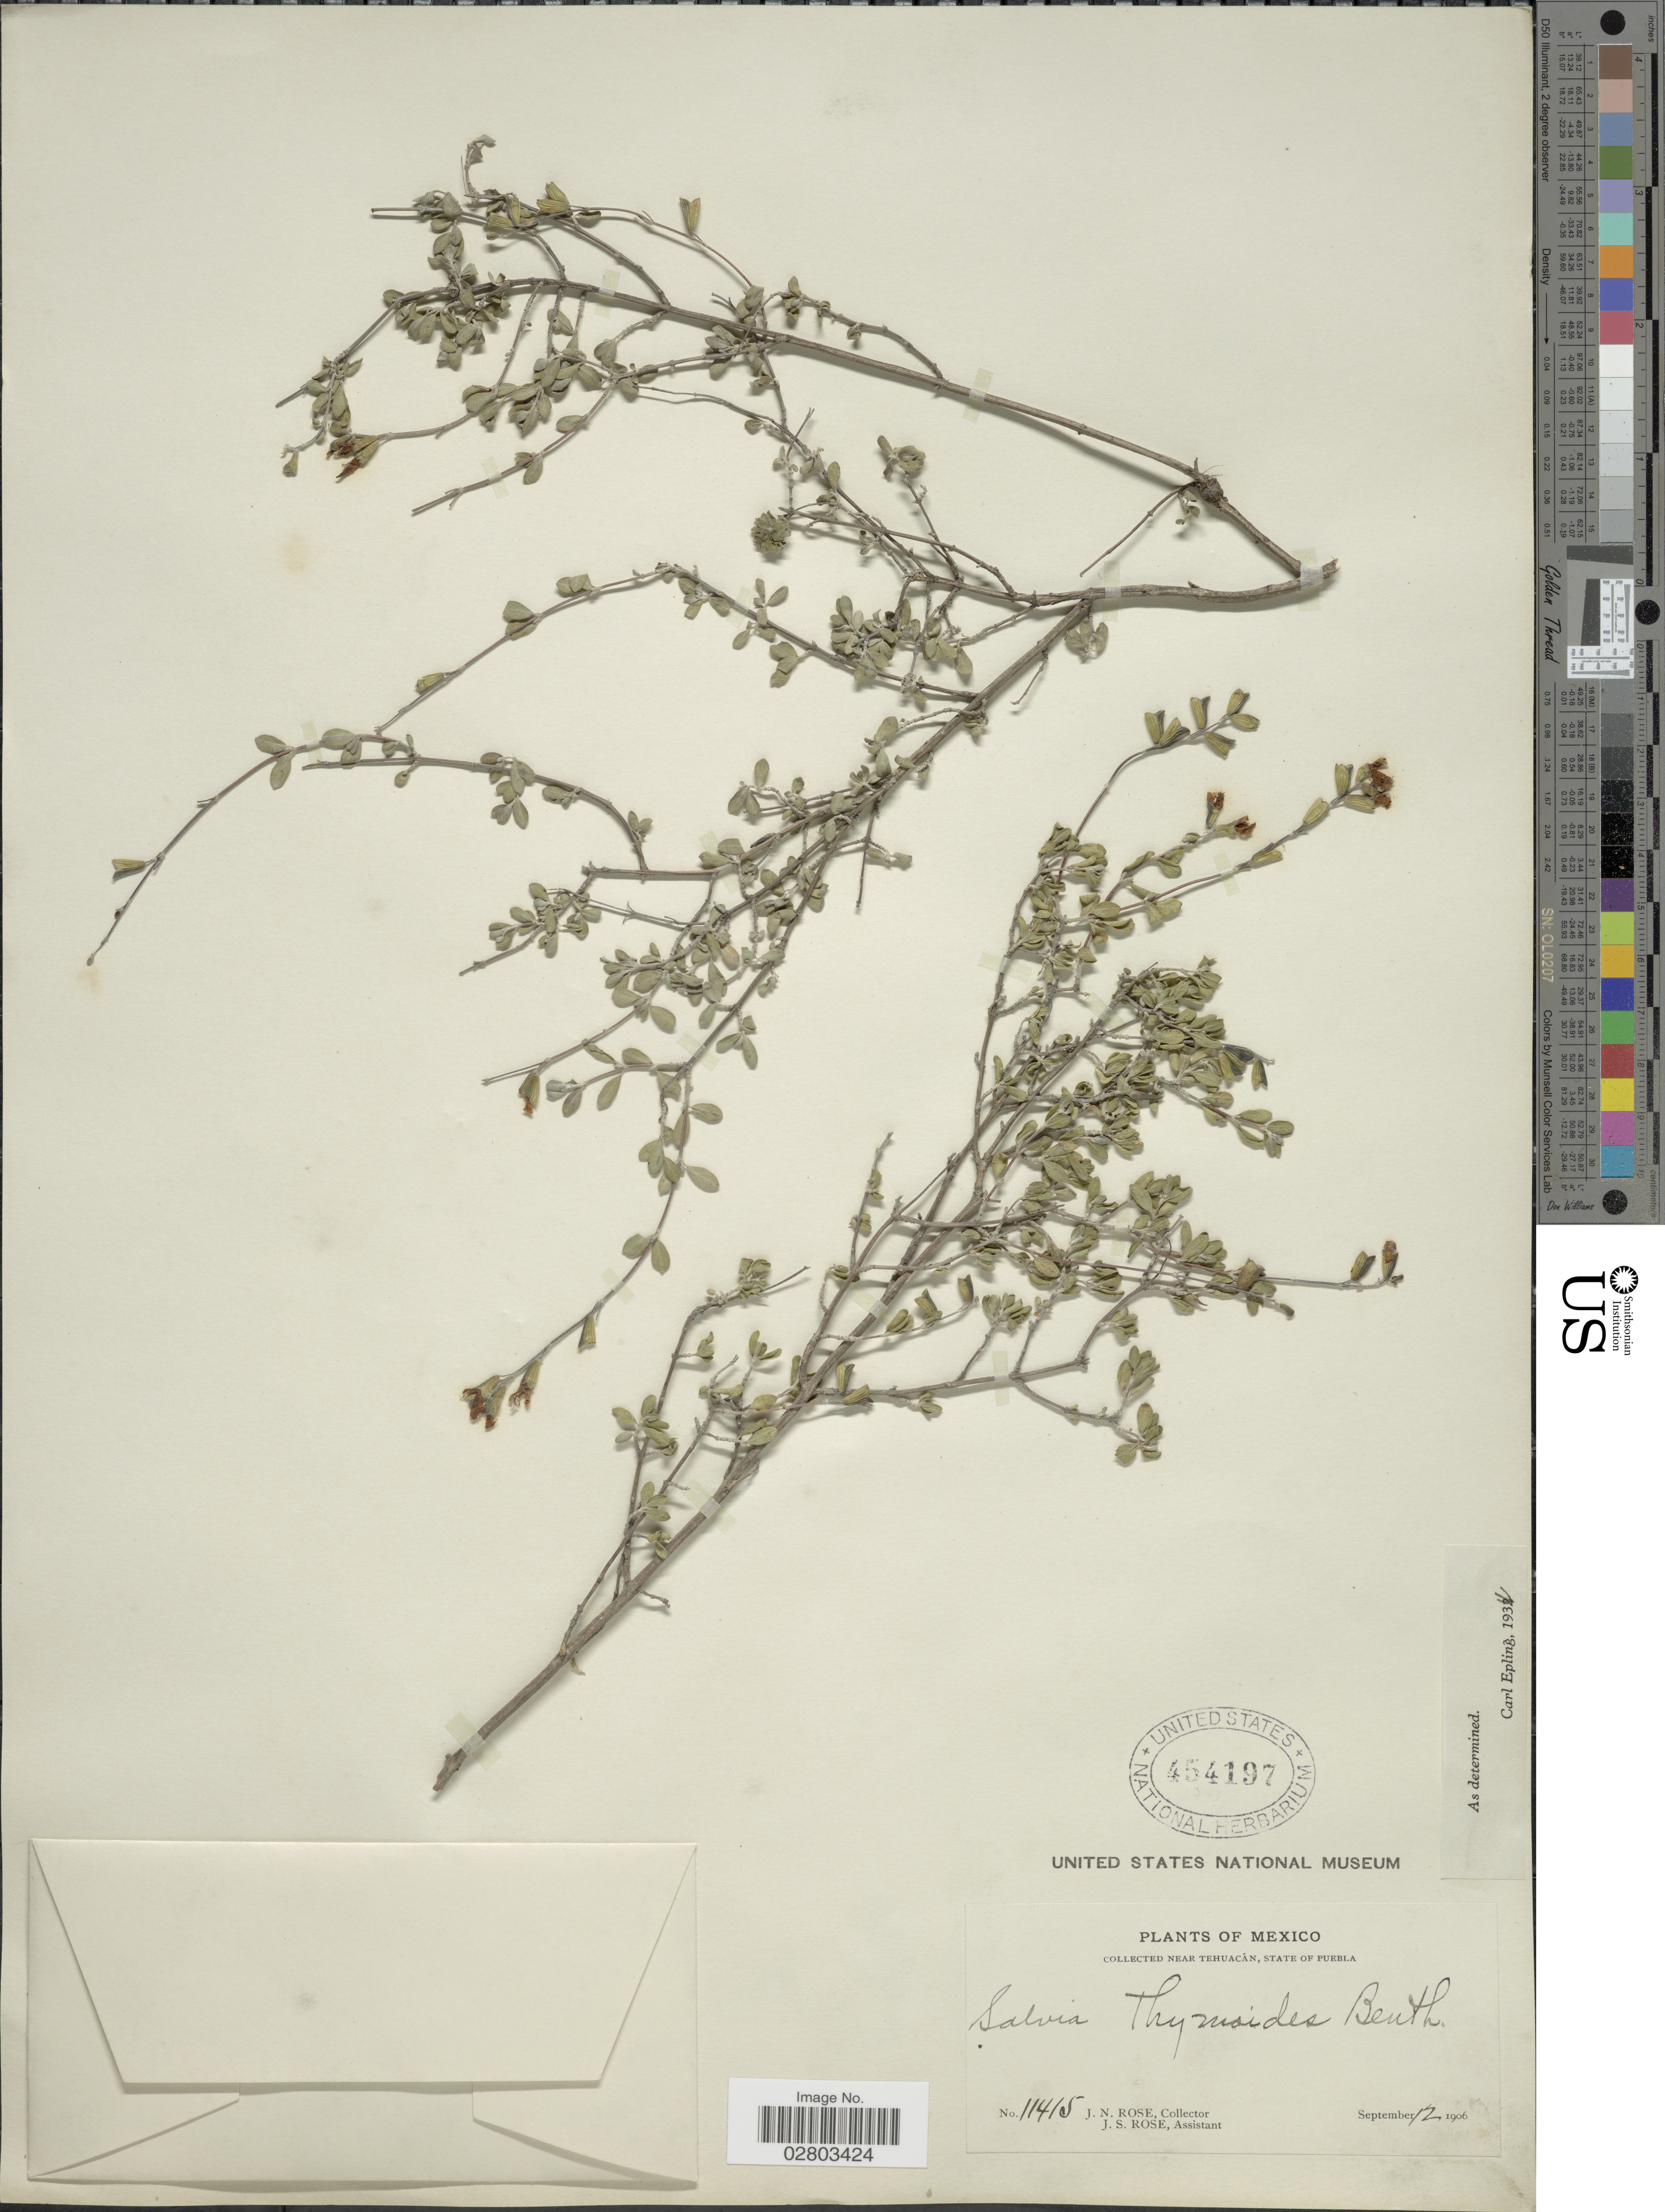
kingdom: Plantae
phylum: Tracheophyta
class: Magnoliopsida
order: Lamiales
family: Lamiaceae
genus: Salvia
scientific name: Salvia thymoides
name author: Benth.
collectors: J. N. Rose & J. S. Rose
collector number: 11415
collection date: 1906-09-12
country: Mexico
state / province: Puebla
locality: Near Tehuacán.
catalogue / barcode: US 454197